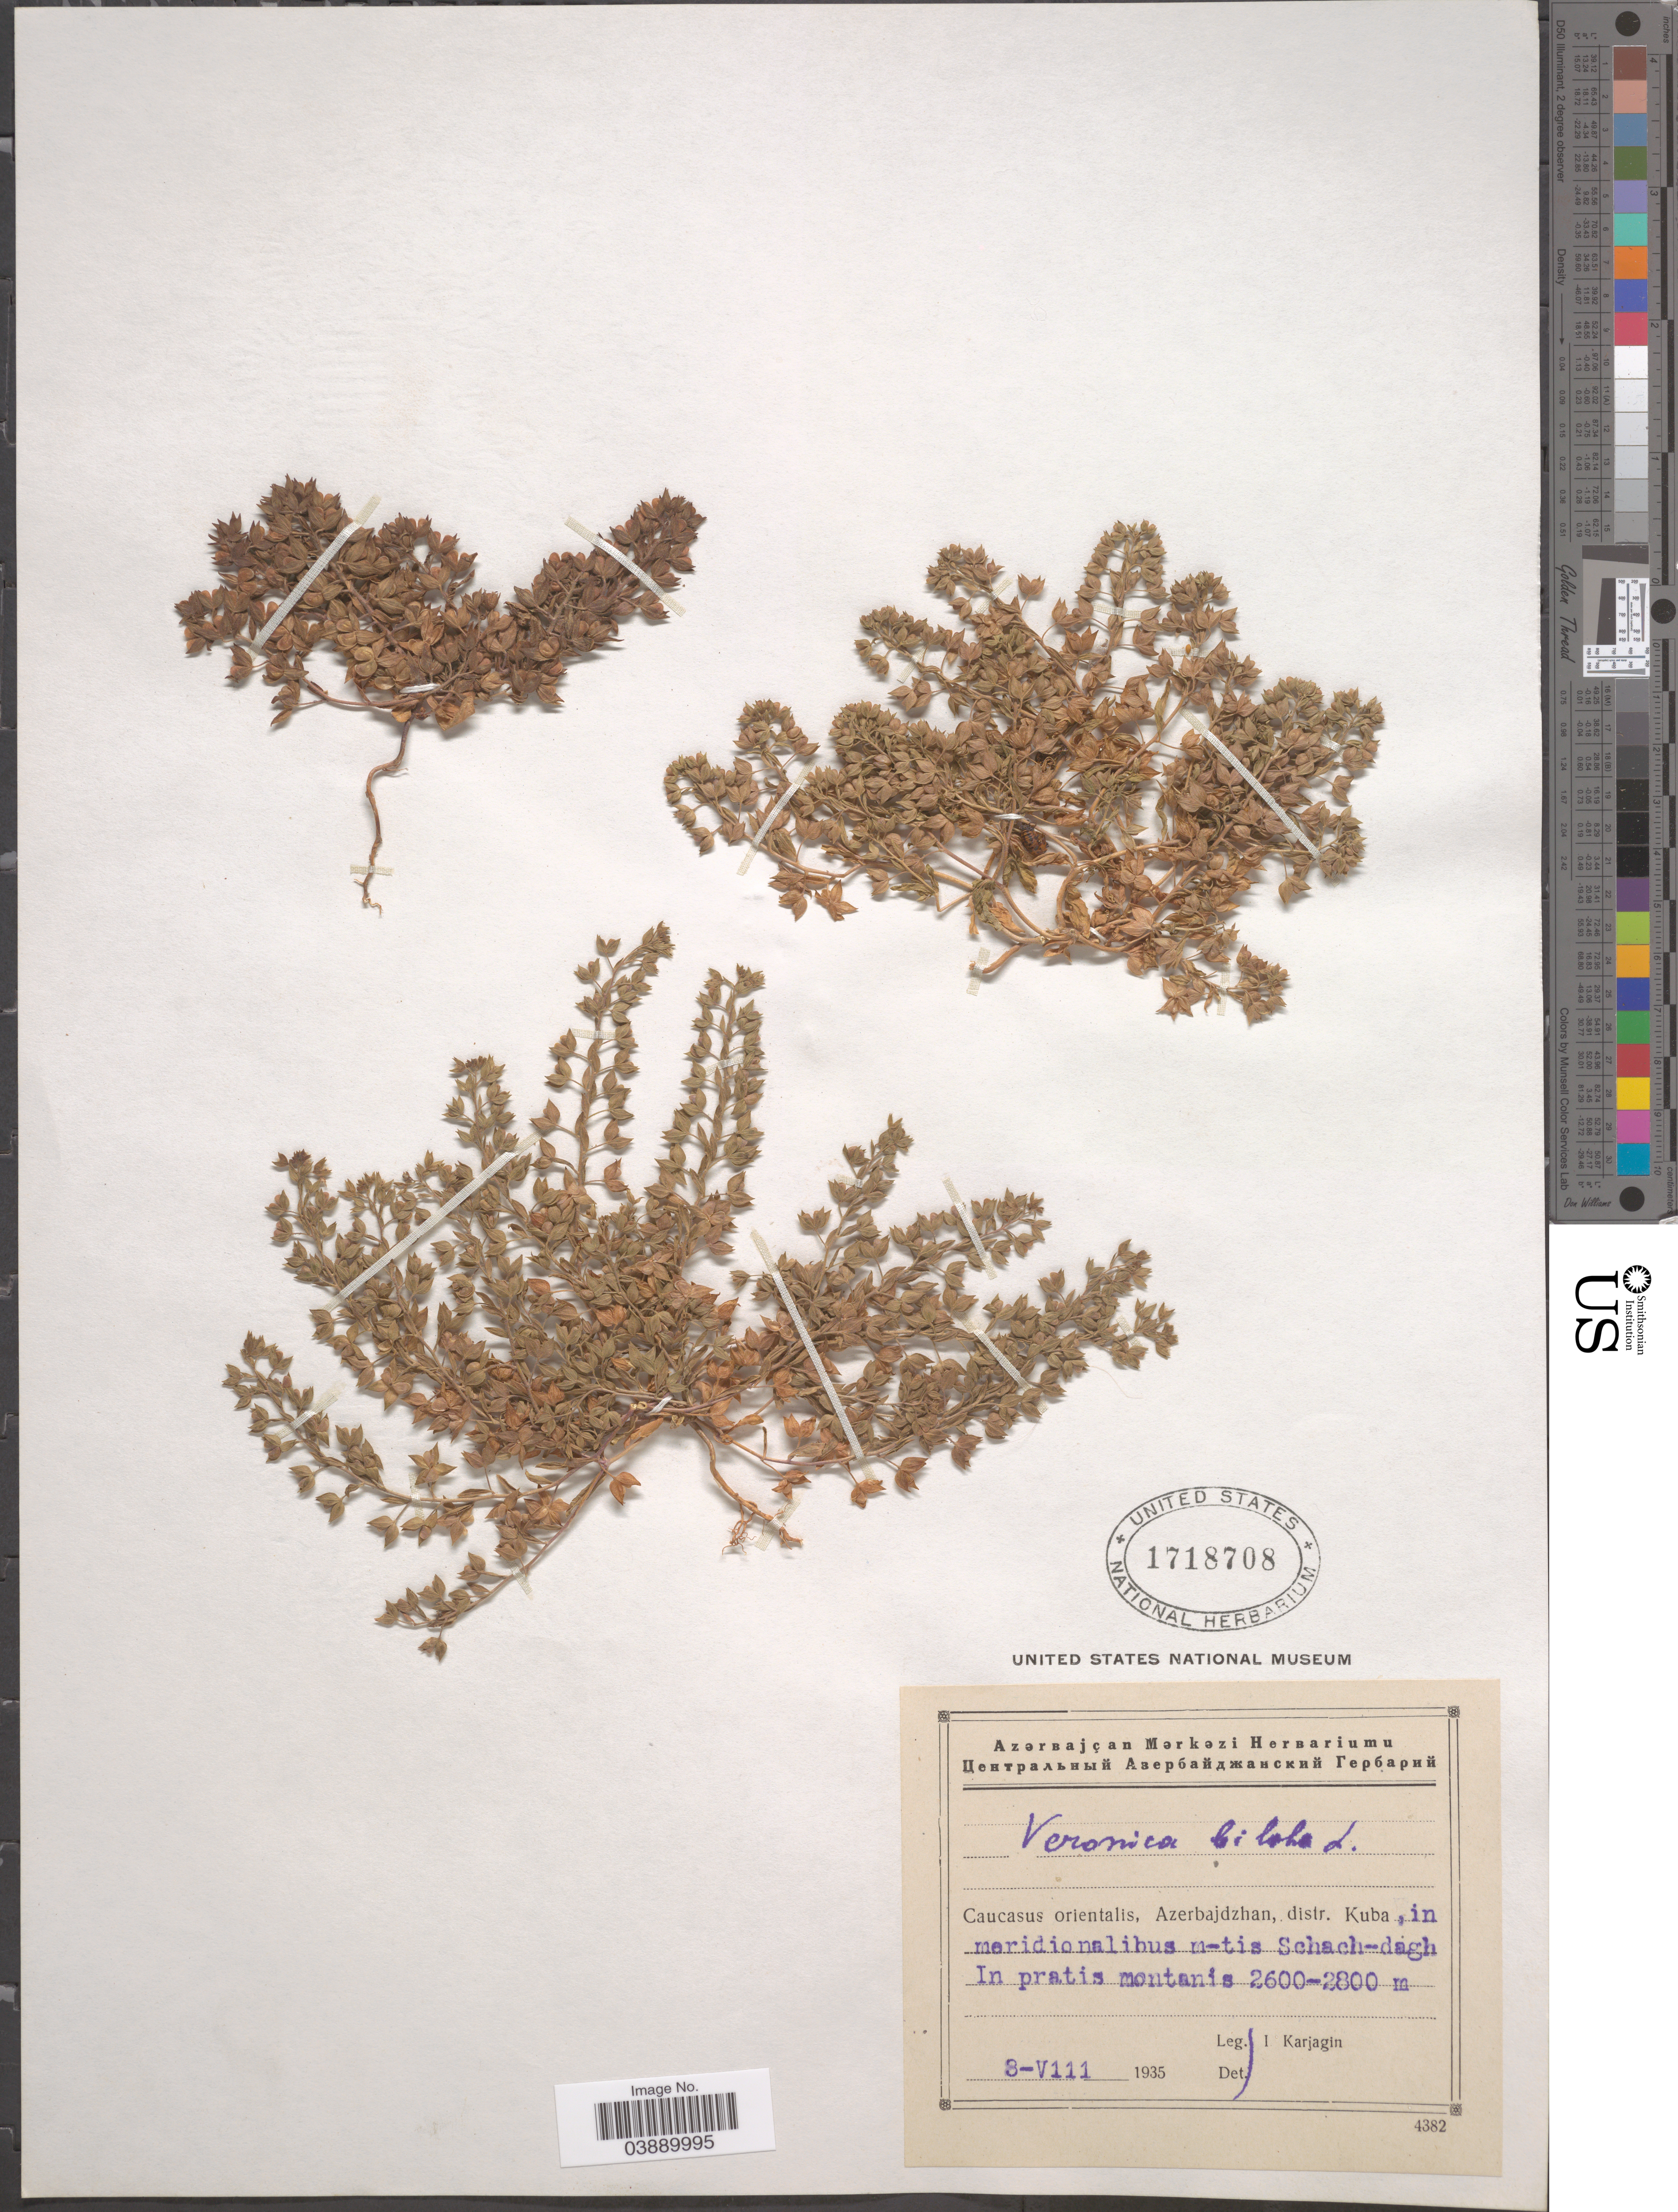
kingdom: Plantae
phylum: Tracheophyta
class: Magnoliopsida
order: Lamiales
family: Plantaginaceae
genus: Veronica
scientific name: Veronica biloba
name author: Schreb. ex L.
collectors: I. Karjagin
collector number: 4382?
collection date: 1935-08-08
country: Azerbaijan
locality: Caucasus orientalis, distr. Kuba, in meridionalibus m-tis Schach-dagh. In pratis montanis.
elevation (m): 2600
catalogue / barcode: US 1718708